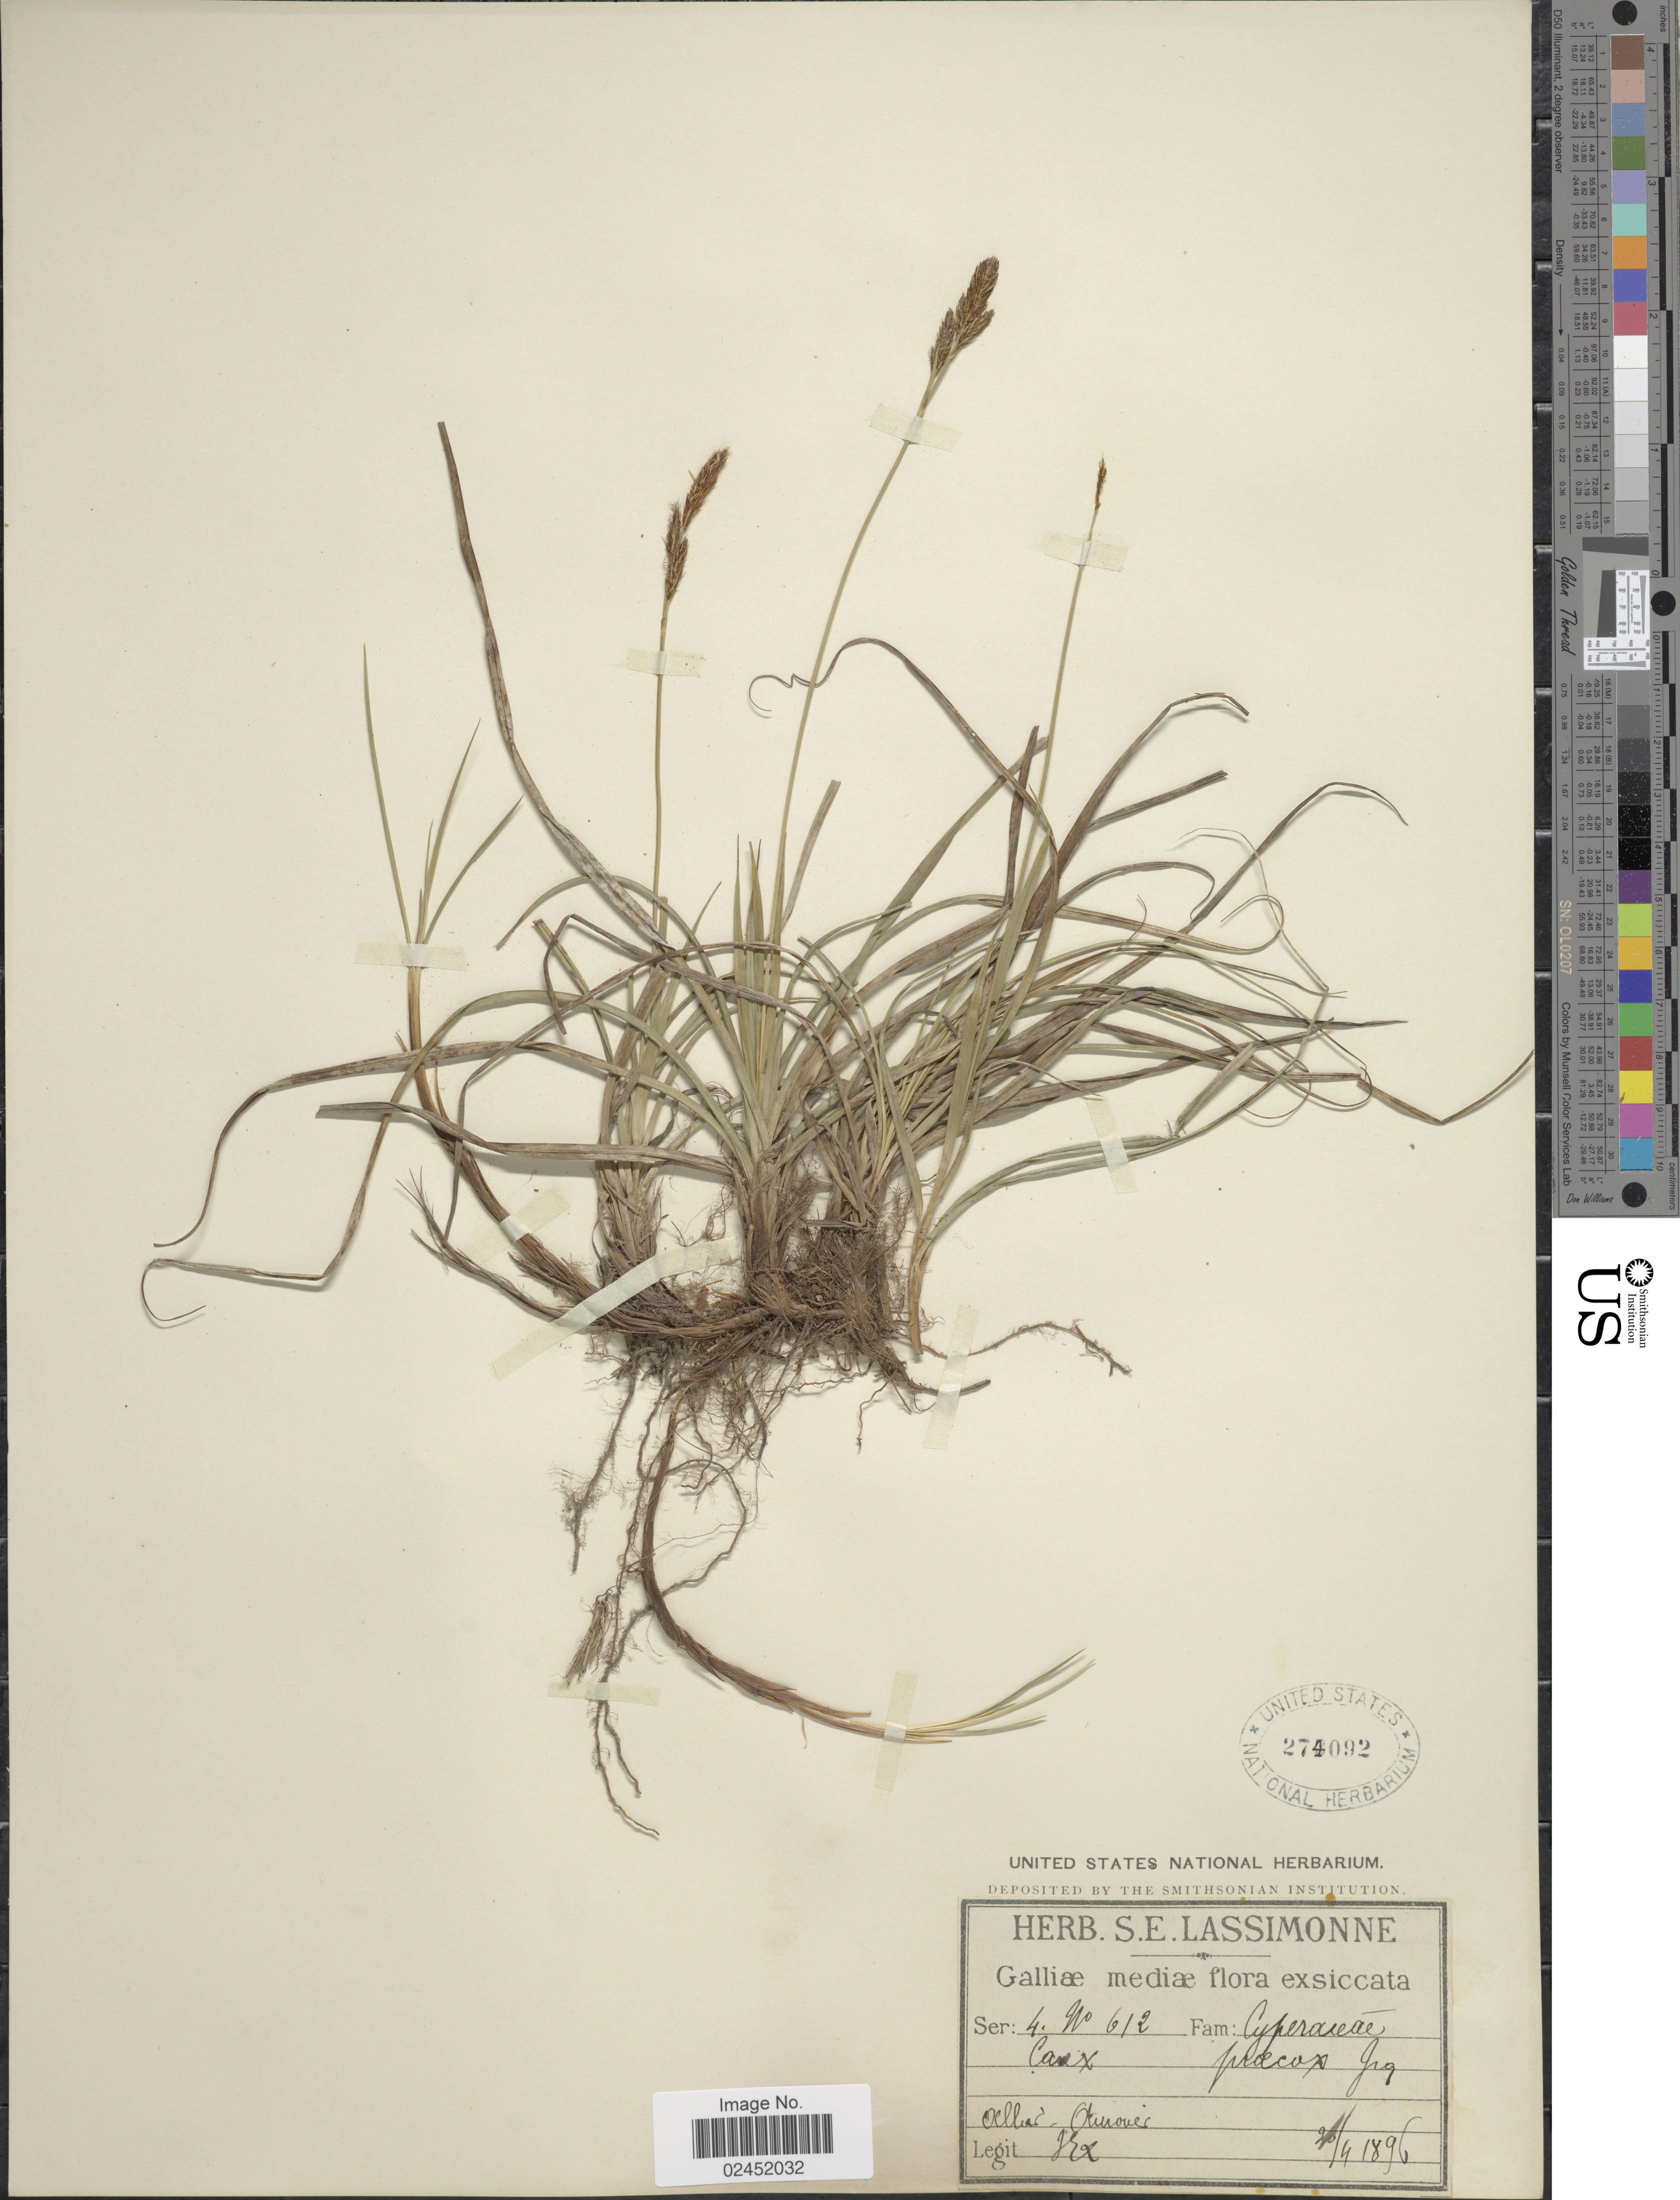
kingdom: Plantae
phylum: Tracheophyta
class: Liliopsida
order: Poales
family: Cyperaceae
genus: Carex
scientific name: Carex praecox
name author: Schreb.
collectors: S. Lassimonne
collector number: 612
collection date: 1896-04-20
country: France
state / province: Auvergne-Rhône-Alpes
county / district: Allier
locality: Galliæ mediæ [Central France]. Allier - Aurouër.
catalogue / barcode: US 274092